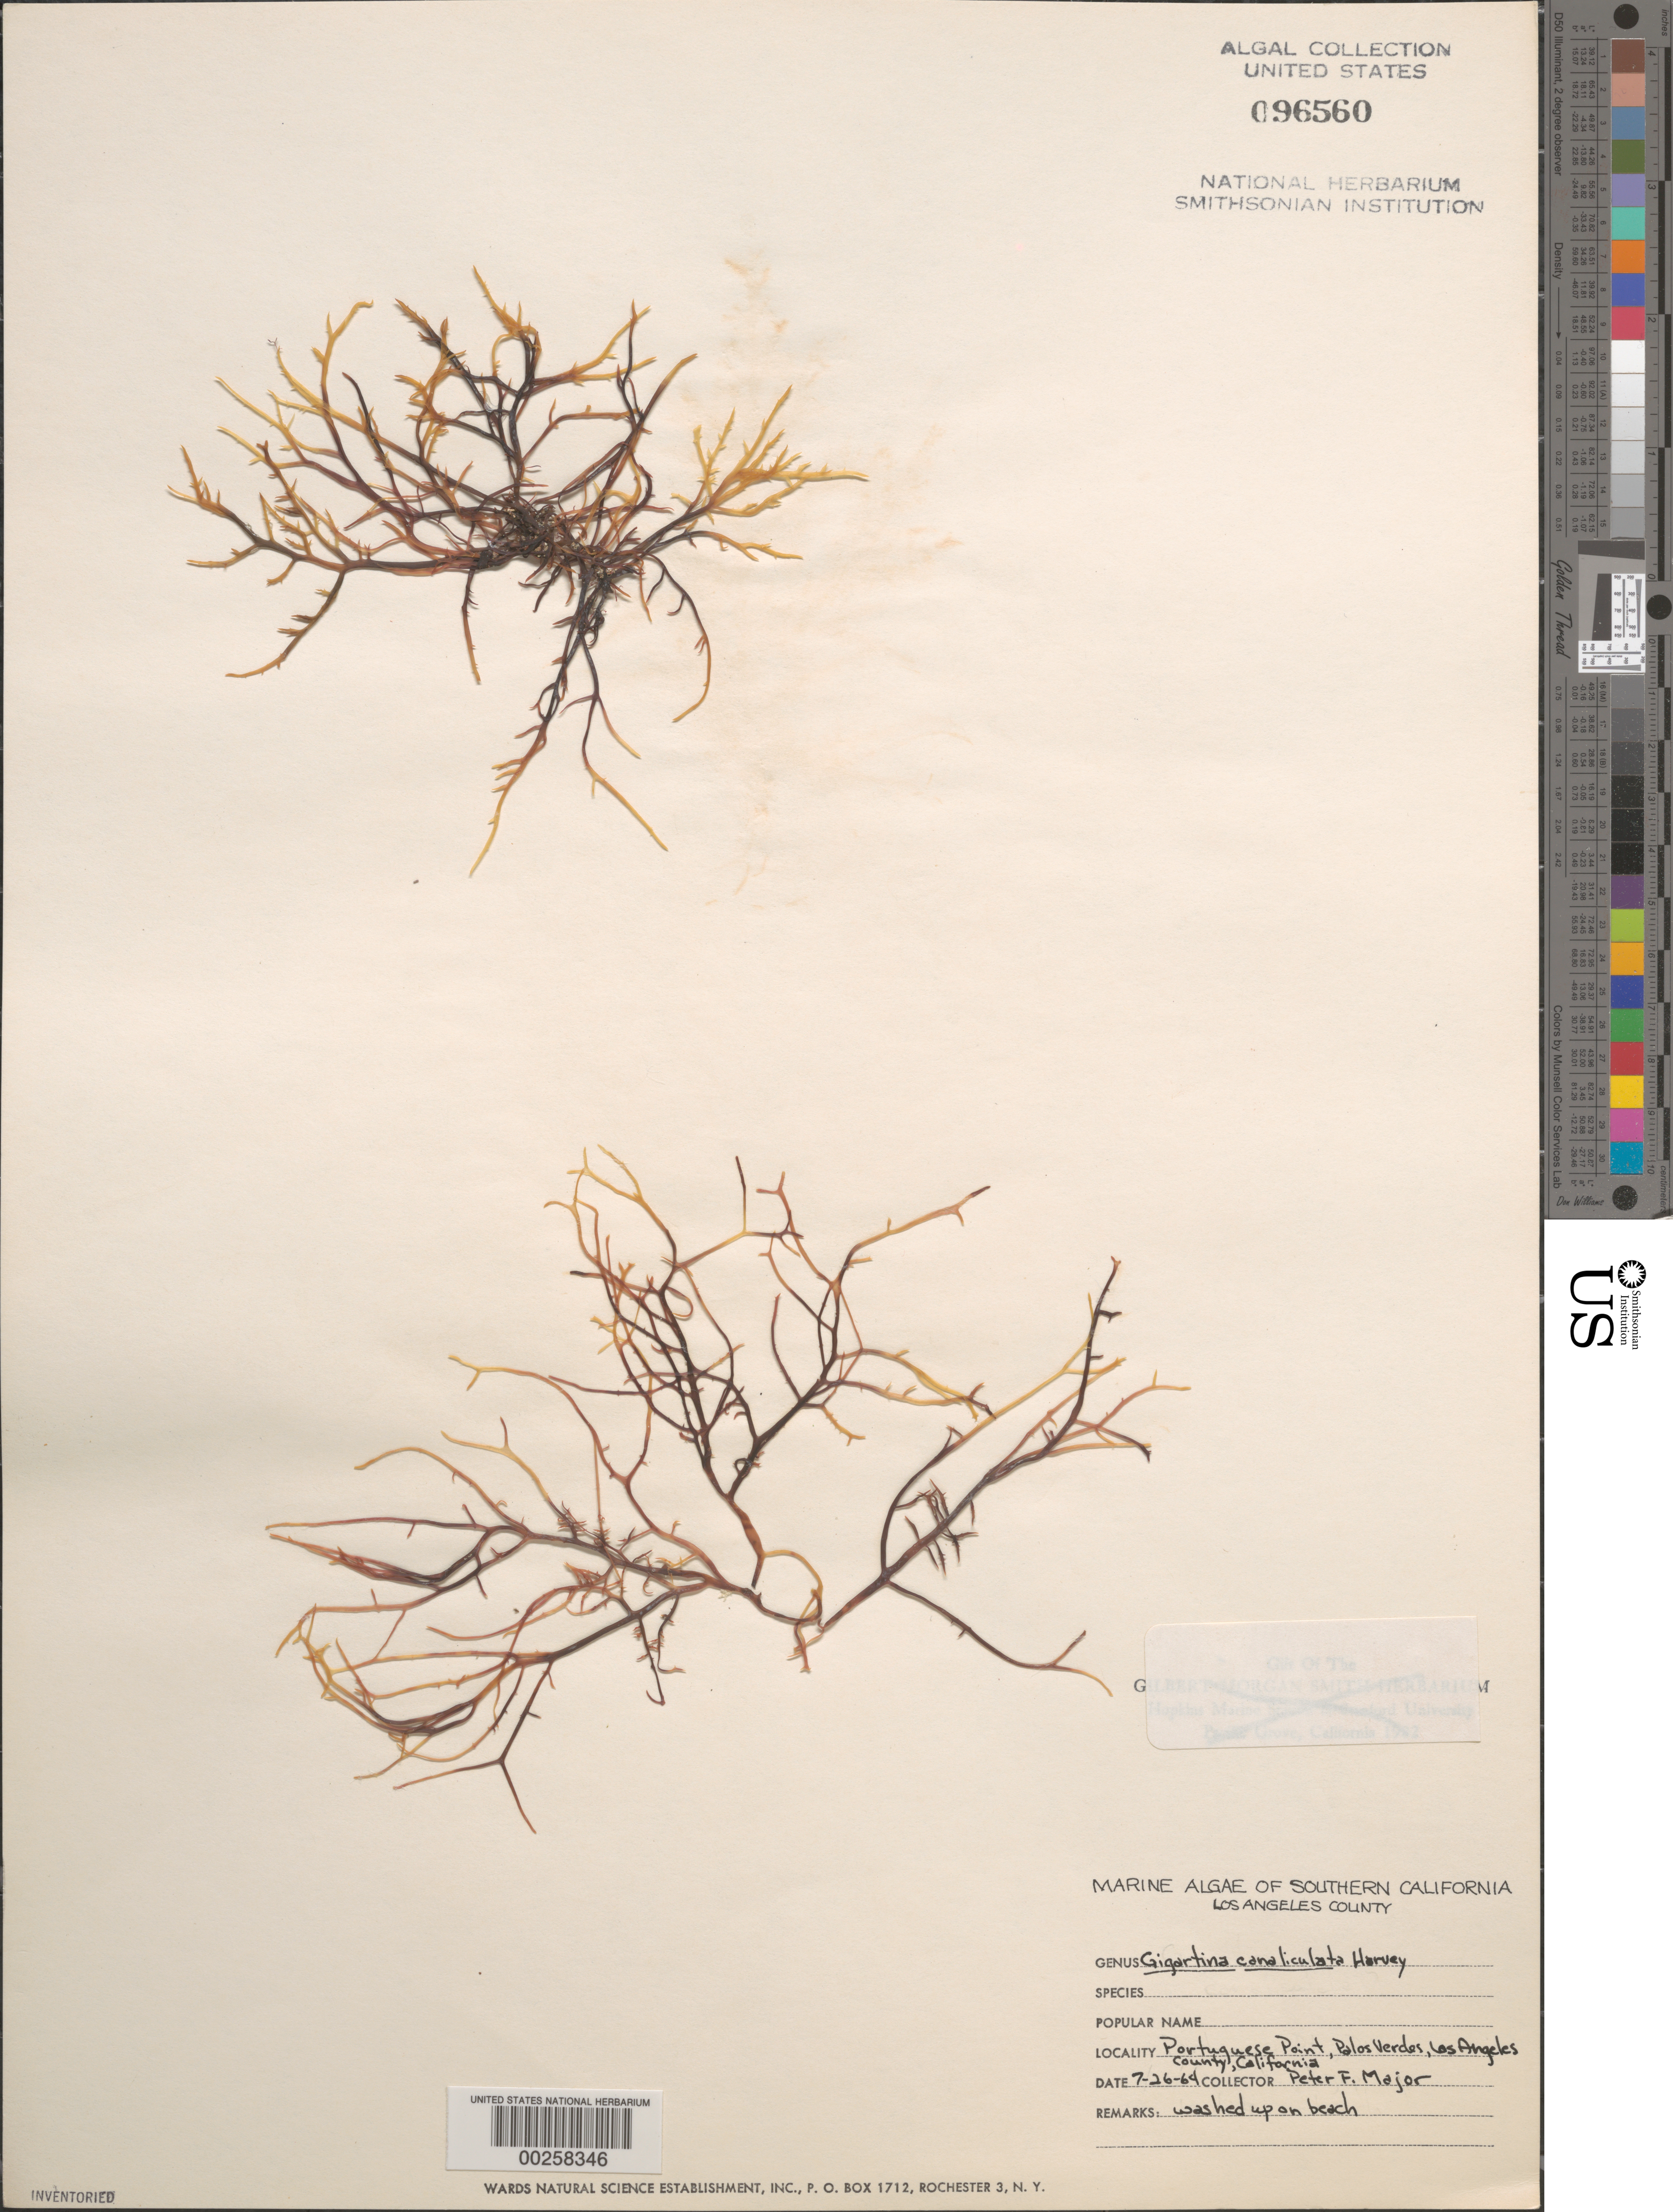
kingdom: Plantae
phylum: Rhodophyta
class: Florideophyceae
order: Gigartinales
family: Gigartinaceae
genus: Chondracanthus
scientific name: Chondracanthus canaliculatus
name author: (Harv.) Guiry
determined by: Algae name updating Project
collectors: P. Major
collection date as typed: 26 Jul 1964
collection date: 1964-07-26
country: United States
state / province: California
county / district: Los Angeles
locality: Portuguese Point, Palos Verdes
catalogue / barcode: US 96560